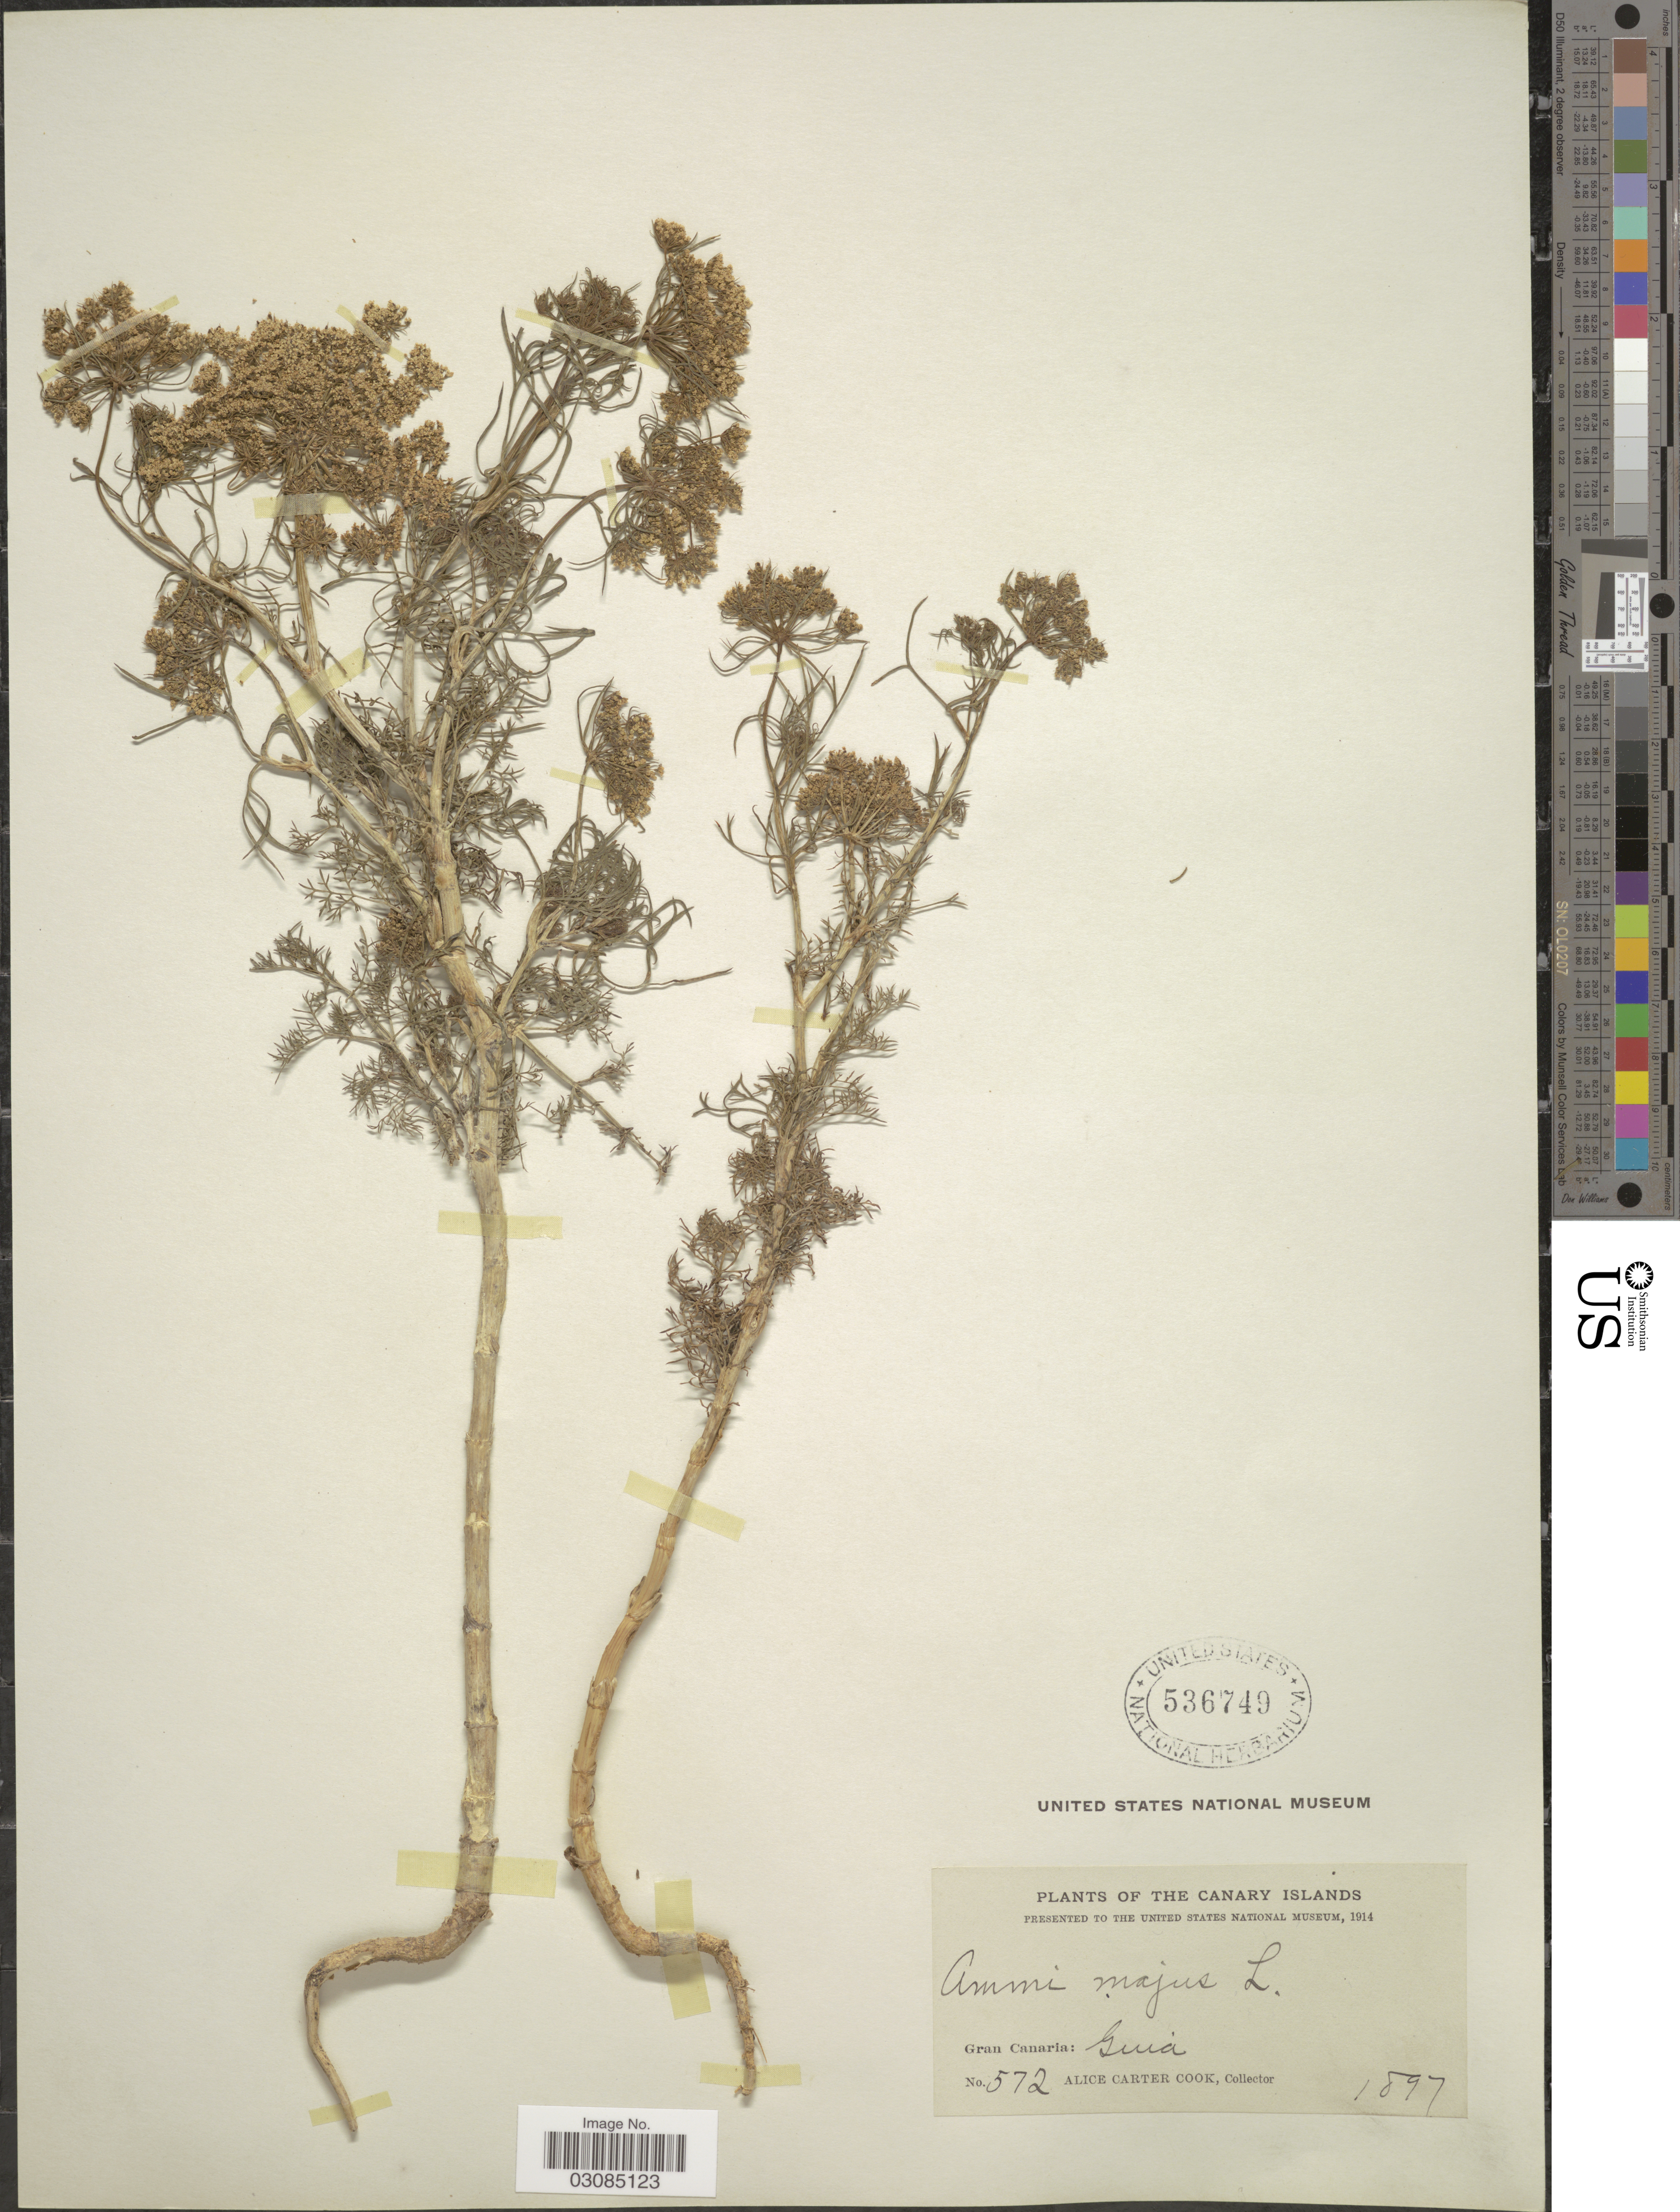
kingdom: Plantae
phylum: Tracheophyta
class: Magnoliopsida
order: Apiales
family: Apiaceae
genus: Ammi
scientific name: Ammi majus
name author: L.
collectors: Alice C. Cook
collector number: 572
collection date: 1897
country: Spain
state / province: Canarias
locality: Canary Islands. Gran Canaria: Guia.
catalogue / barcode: US 536749